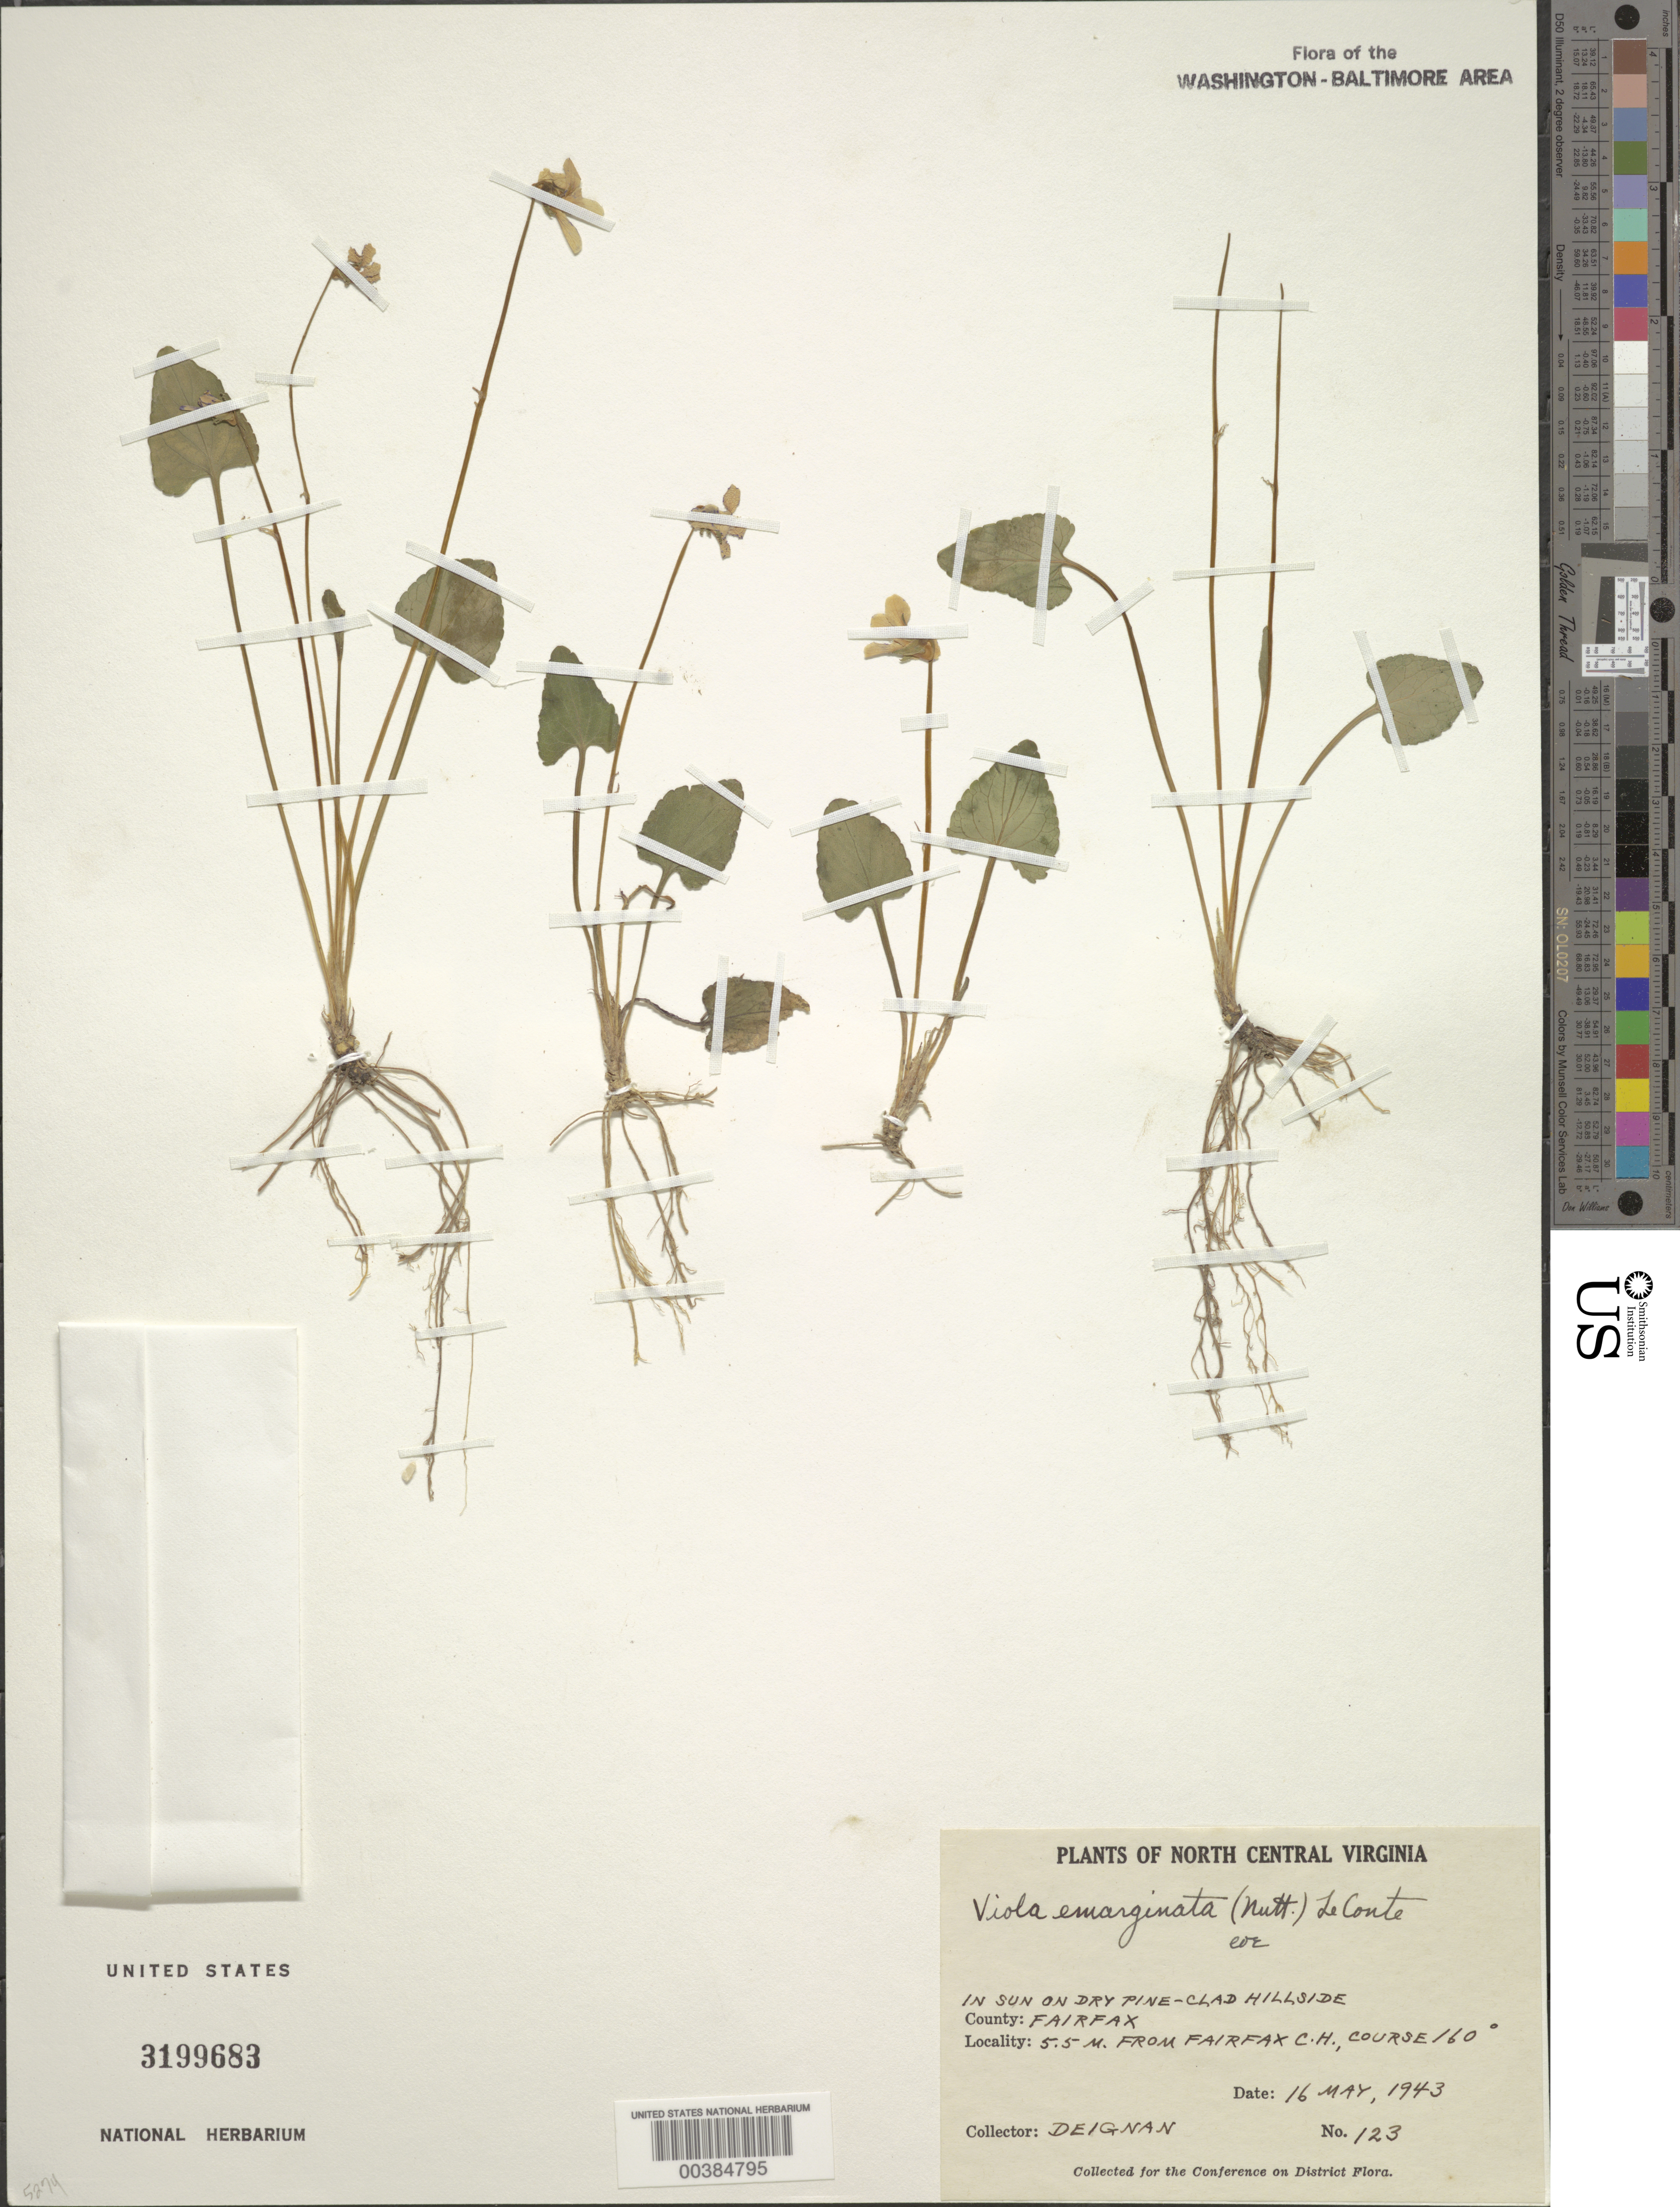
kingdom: Plantae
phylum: Tracheophyta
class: Magnoliopsida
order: Malpighiales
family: Violaceae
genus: Viola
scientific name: Viola sagittata var. sagittata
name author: Aiton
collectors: H. Deignan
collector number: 123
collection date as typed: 16 May 1943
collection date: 1943-05-16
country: United States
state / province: Virginia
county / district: Fairfax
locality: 5.5 M from Fairfax County Court House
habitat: In sun on dry pine clad hillside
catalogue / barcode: US 3199683